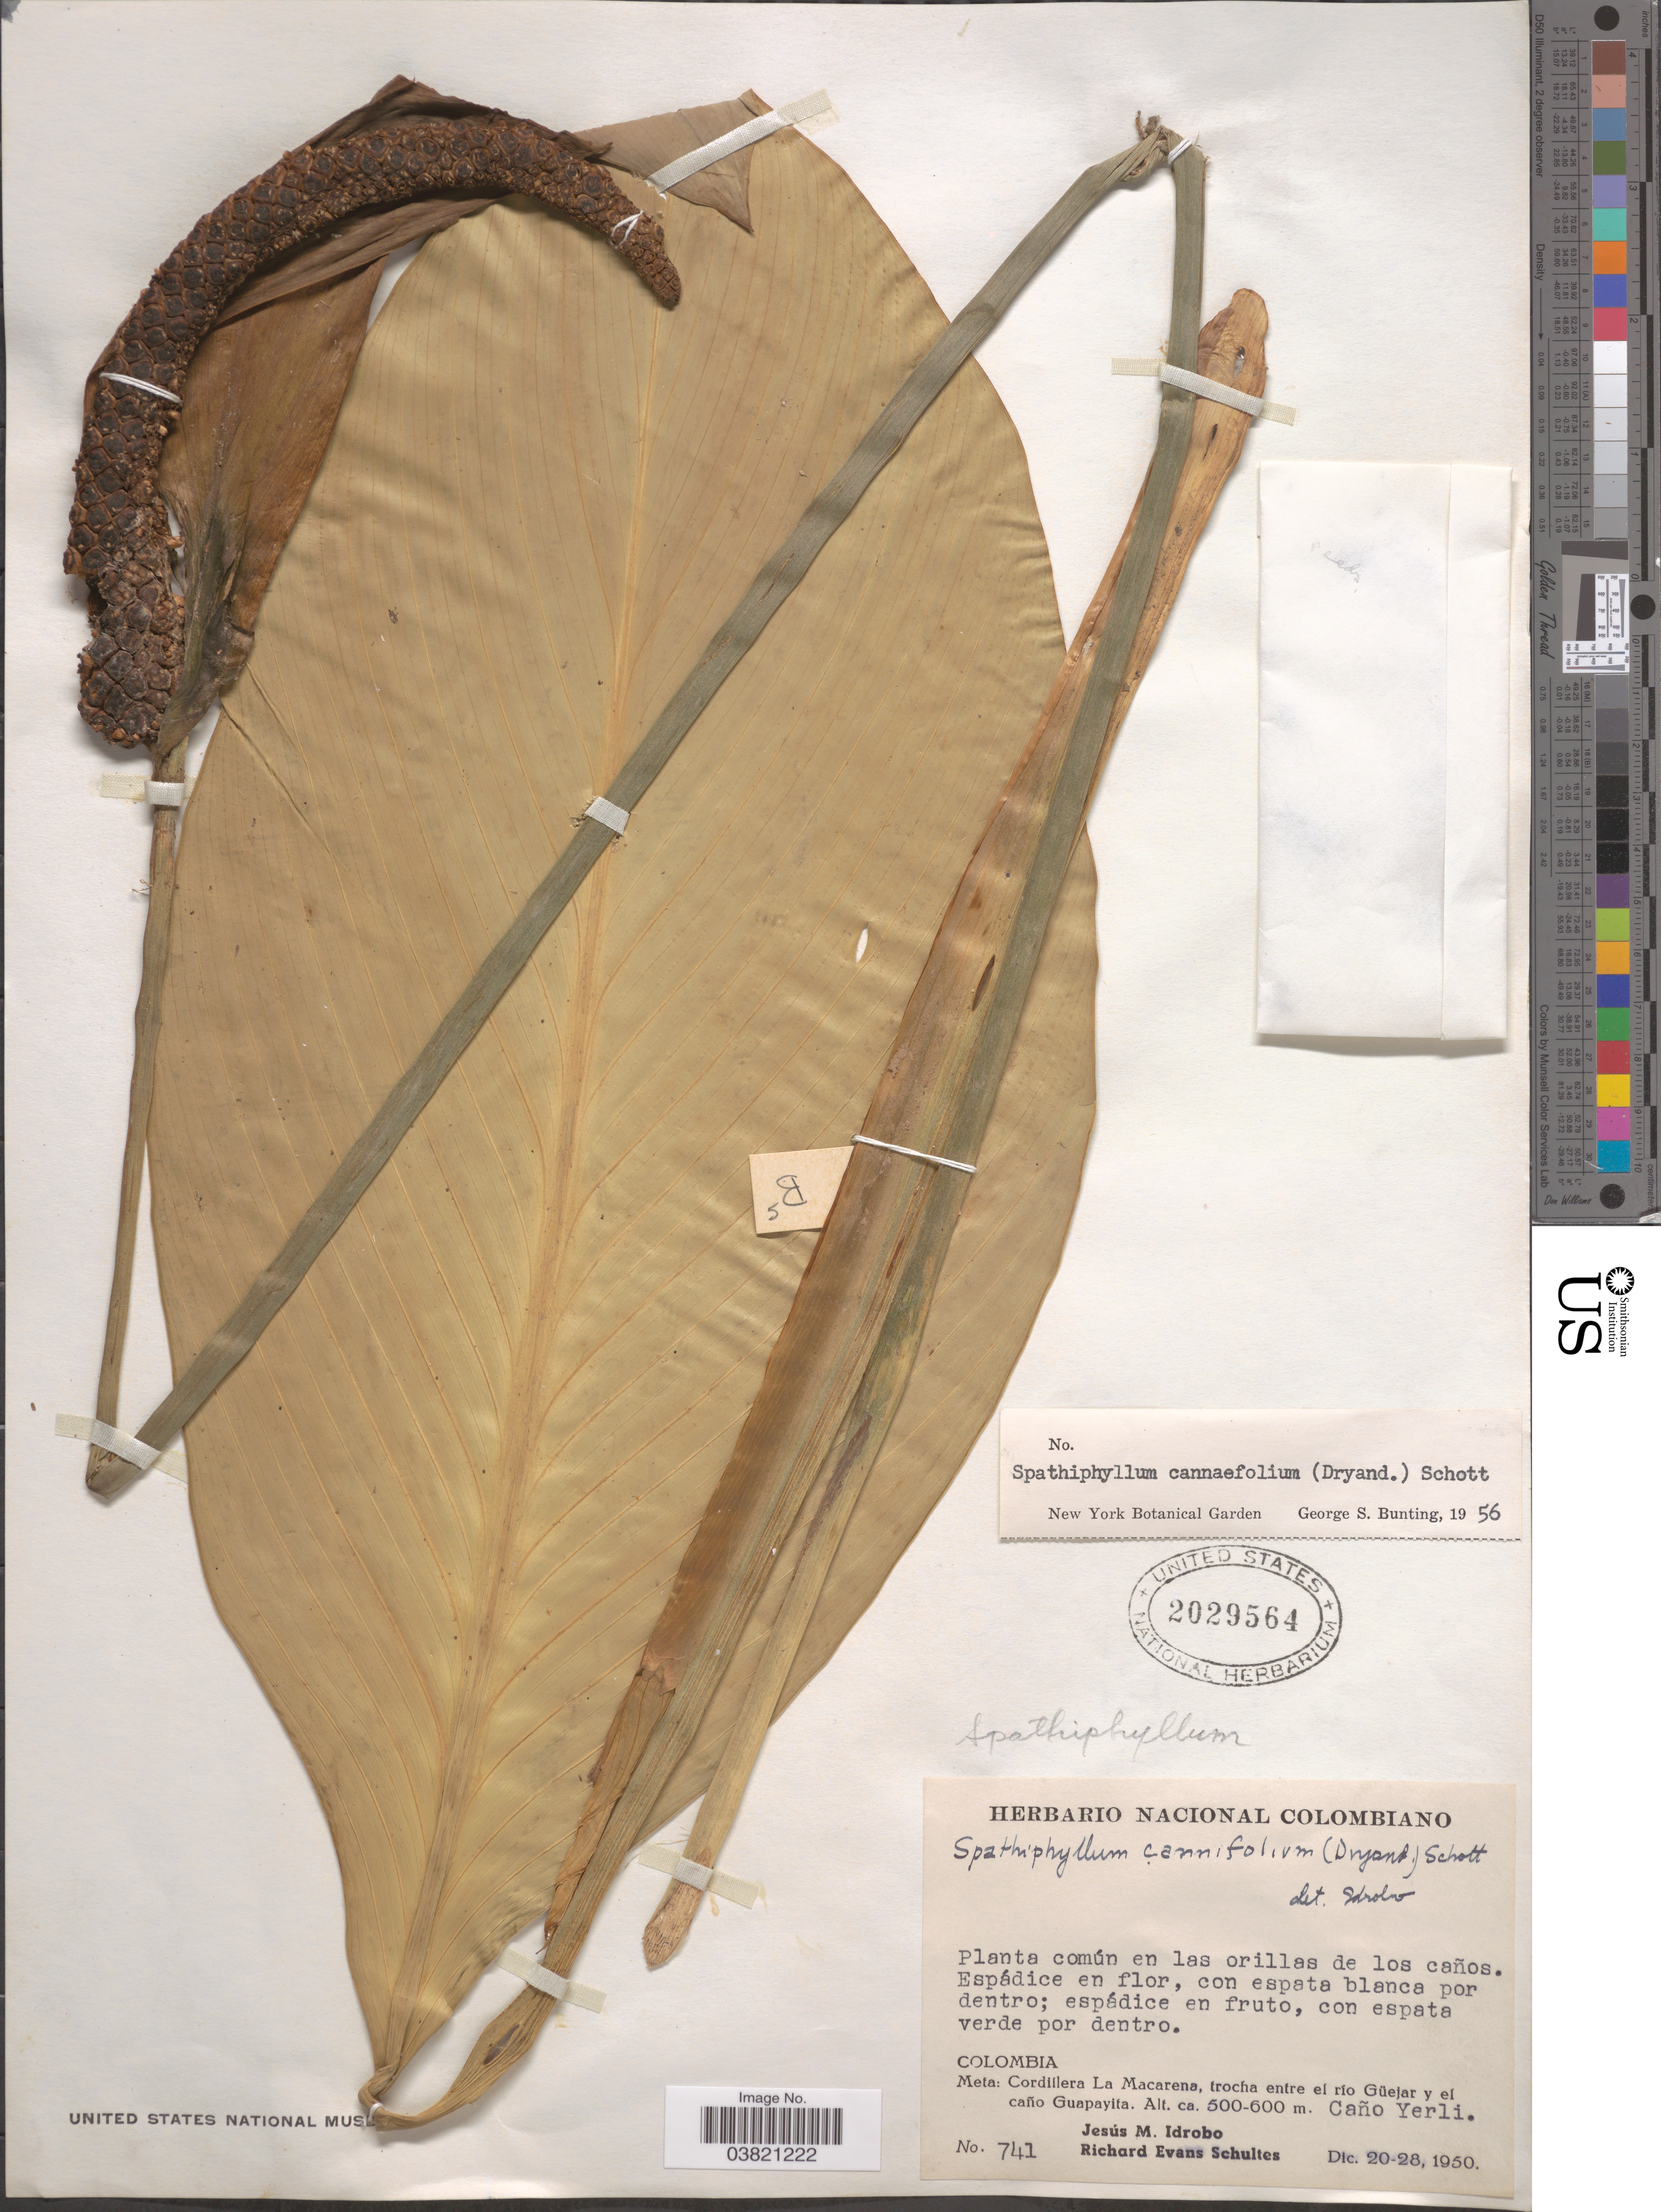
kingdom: Plantae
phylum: Tracheophyta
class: Liliopsida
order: Alismatales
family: Araceae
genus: Spathiphyllum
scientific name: Spathiphyllum cannifolium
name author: (Dryand. ex Sims) Schott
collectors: J. M. Idrobo & R. E. Schultes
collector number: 741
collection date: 1950-12-20/1950-12-28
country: Colombia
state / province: Meta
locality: Cordillera La Macarena, trocha entre el río Güejar y el caño Guapayita. Caño Yerli.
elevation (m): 500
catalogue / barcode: US 2029564